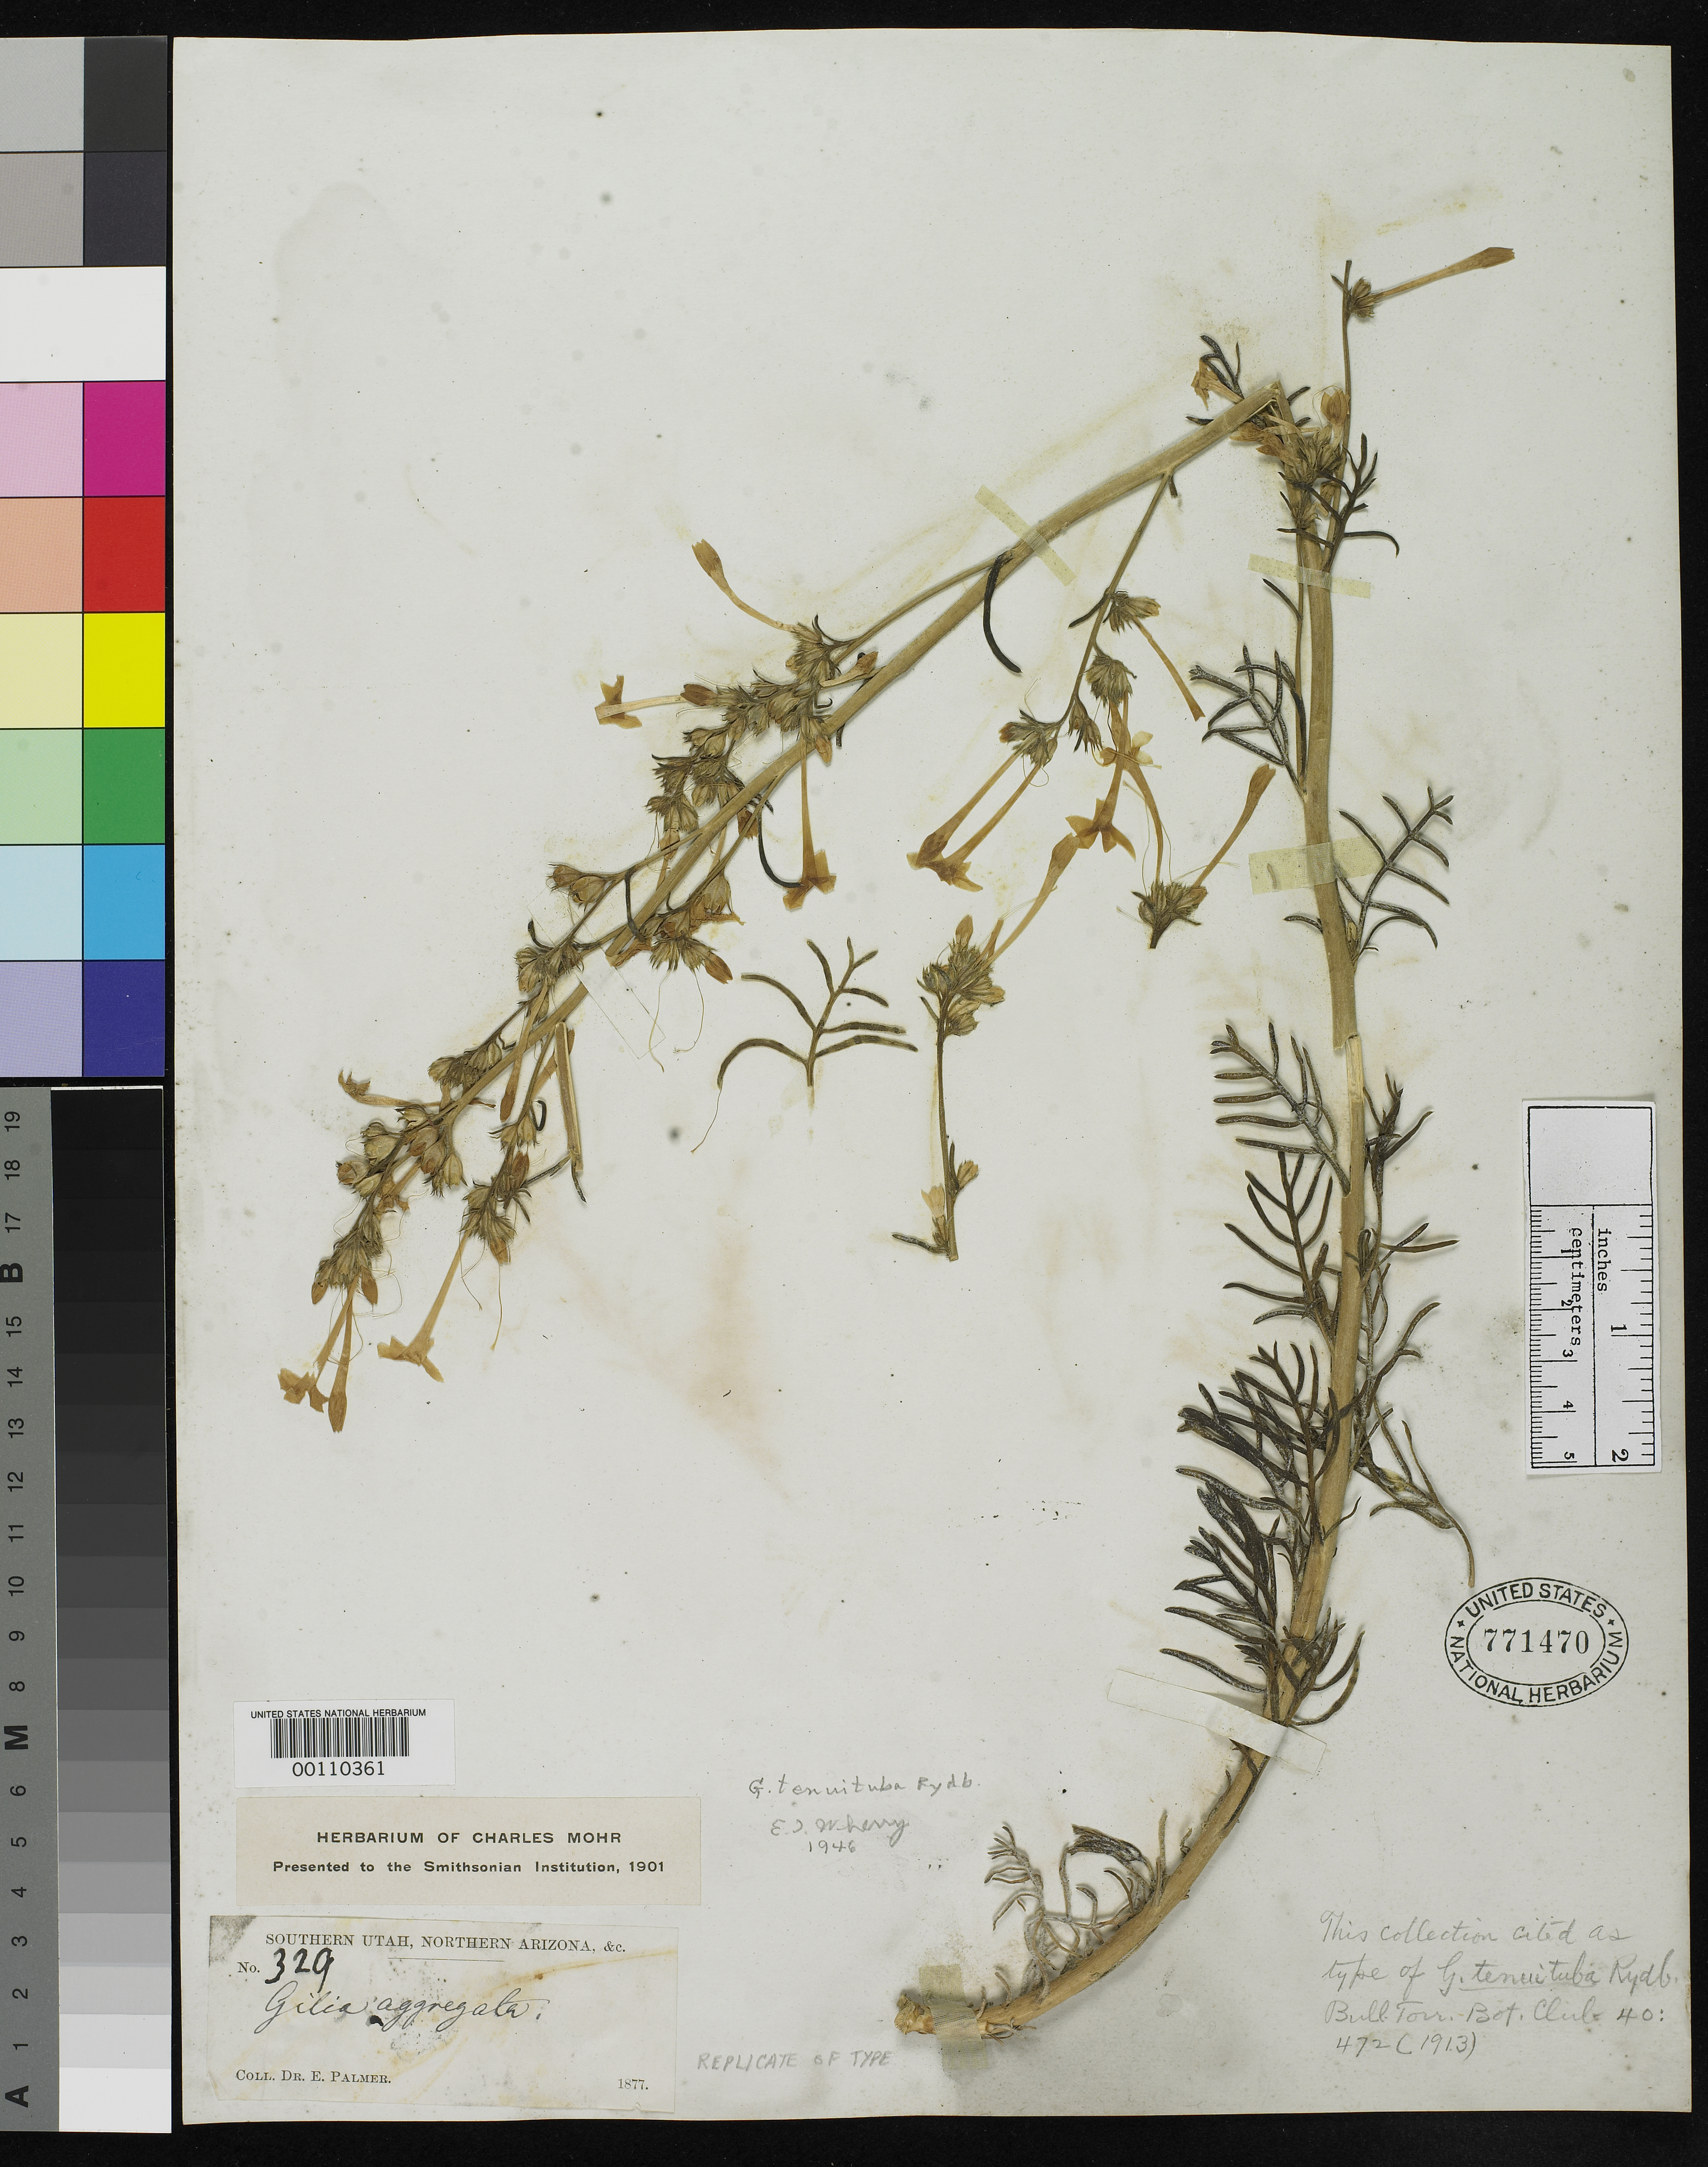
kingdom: Plantae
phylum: Tracheophyta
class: Magnoliopsida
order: Ericales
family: Polemoniaceae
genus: Gilia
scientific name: Gilia tenuituba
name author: Rydb.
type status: Isotype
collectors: E. Palmer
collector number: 329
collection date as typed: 1877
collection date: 1877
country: United States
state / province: Utah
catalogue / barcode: US 771470